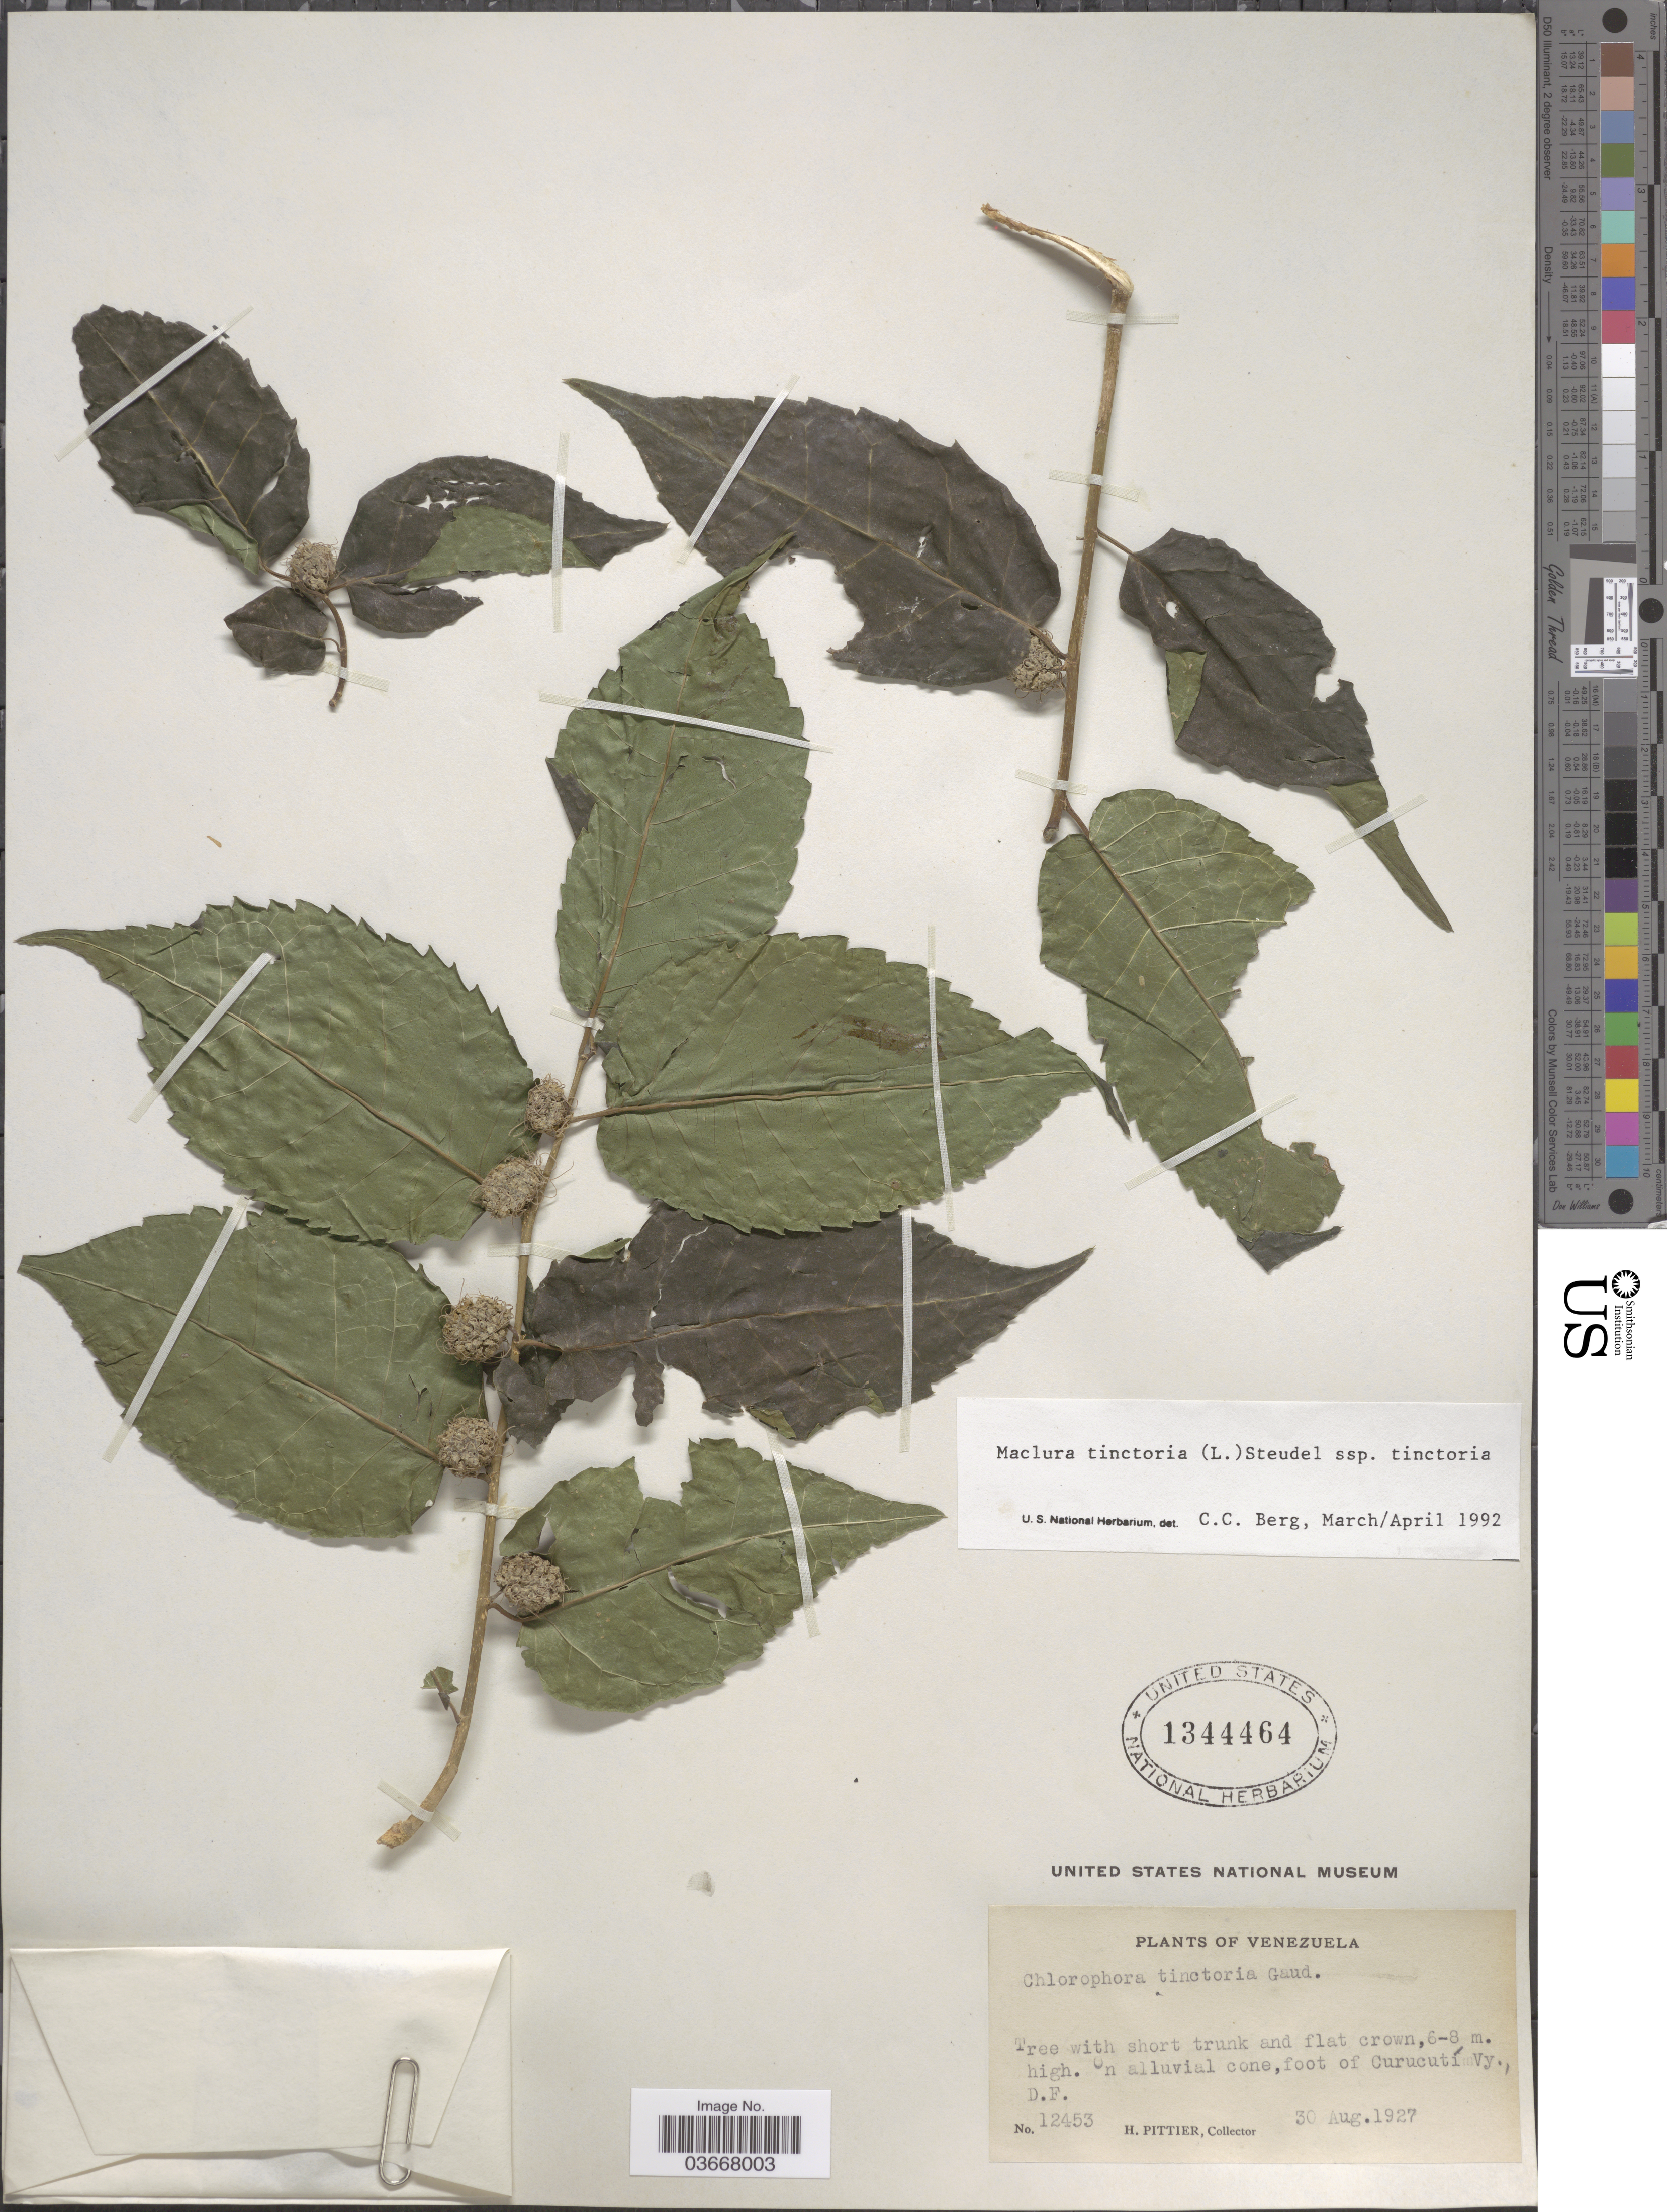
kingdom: Plantae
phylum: Tracheophyta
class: Magnoliopsida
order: Rosales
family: Moraceae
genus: Maclura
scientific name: Maclura tinctoria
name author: (L.) D. Don ex Steud.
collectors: H. F. Pittier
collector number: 12453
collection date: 1927-08-30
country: Venezuela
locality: On alluvial cone, foot of Curucutí Vy., D.F.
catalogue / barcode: US 1344464